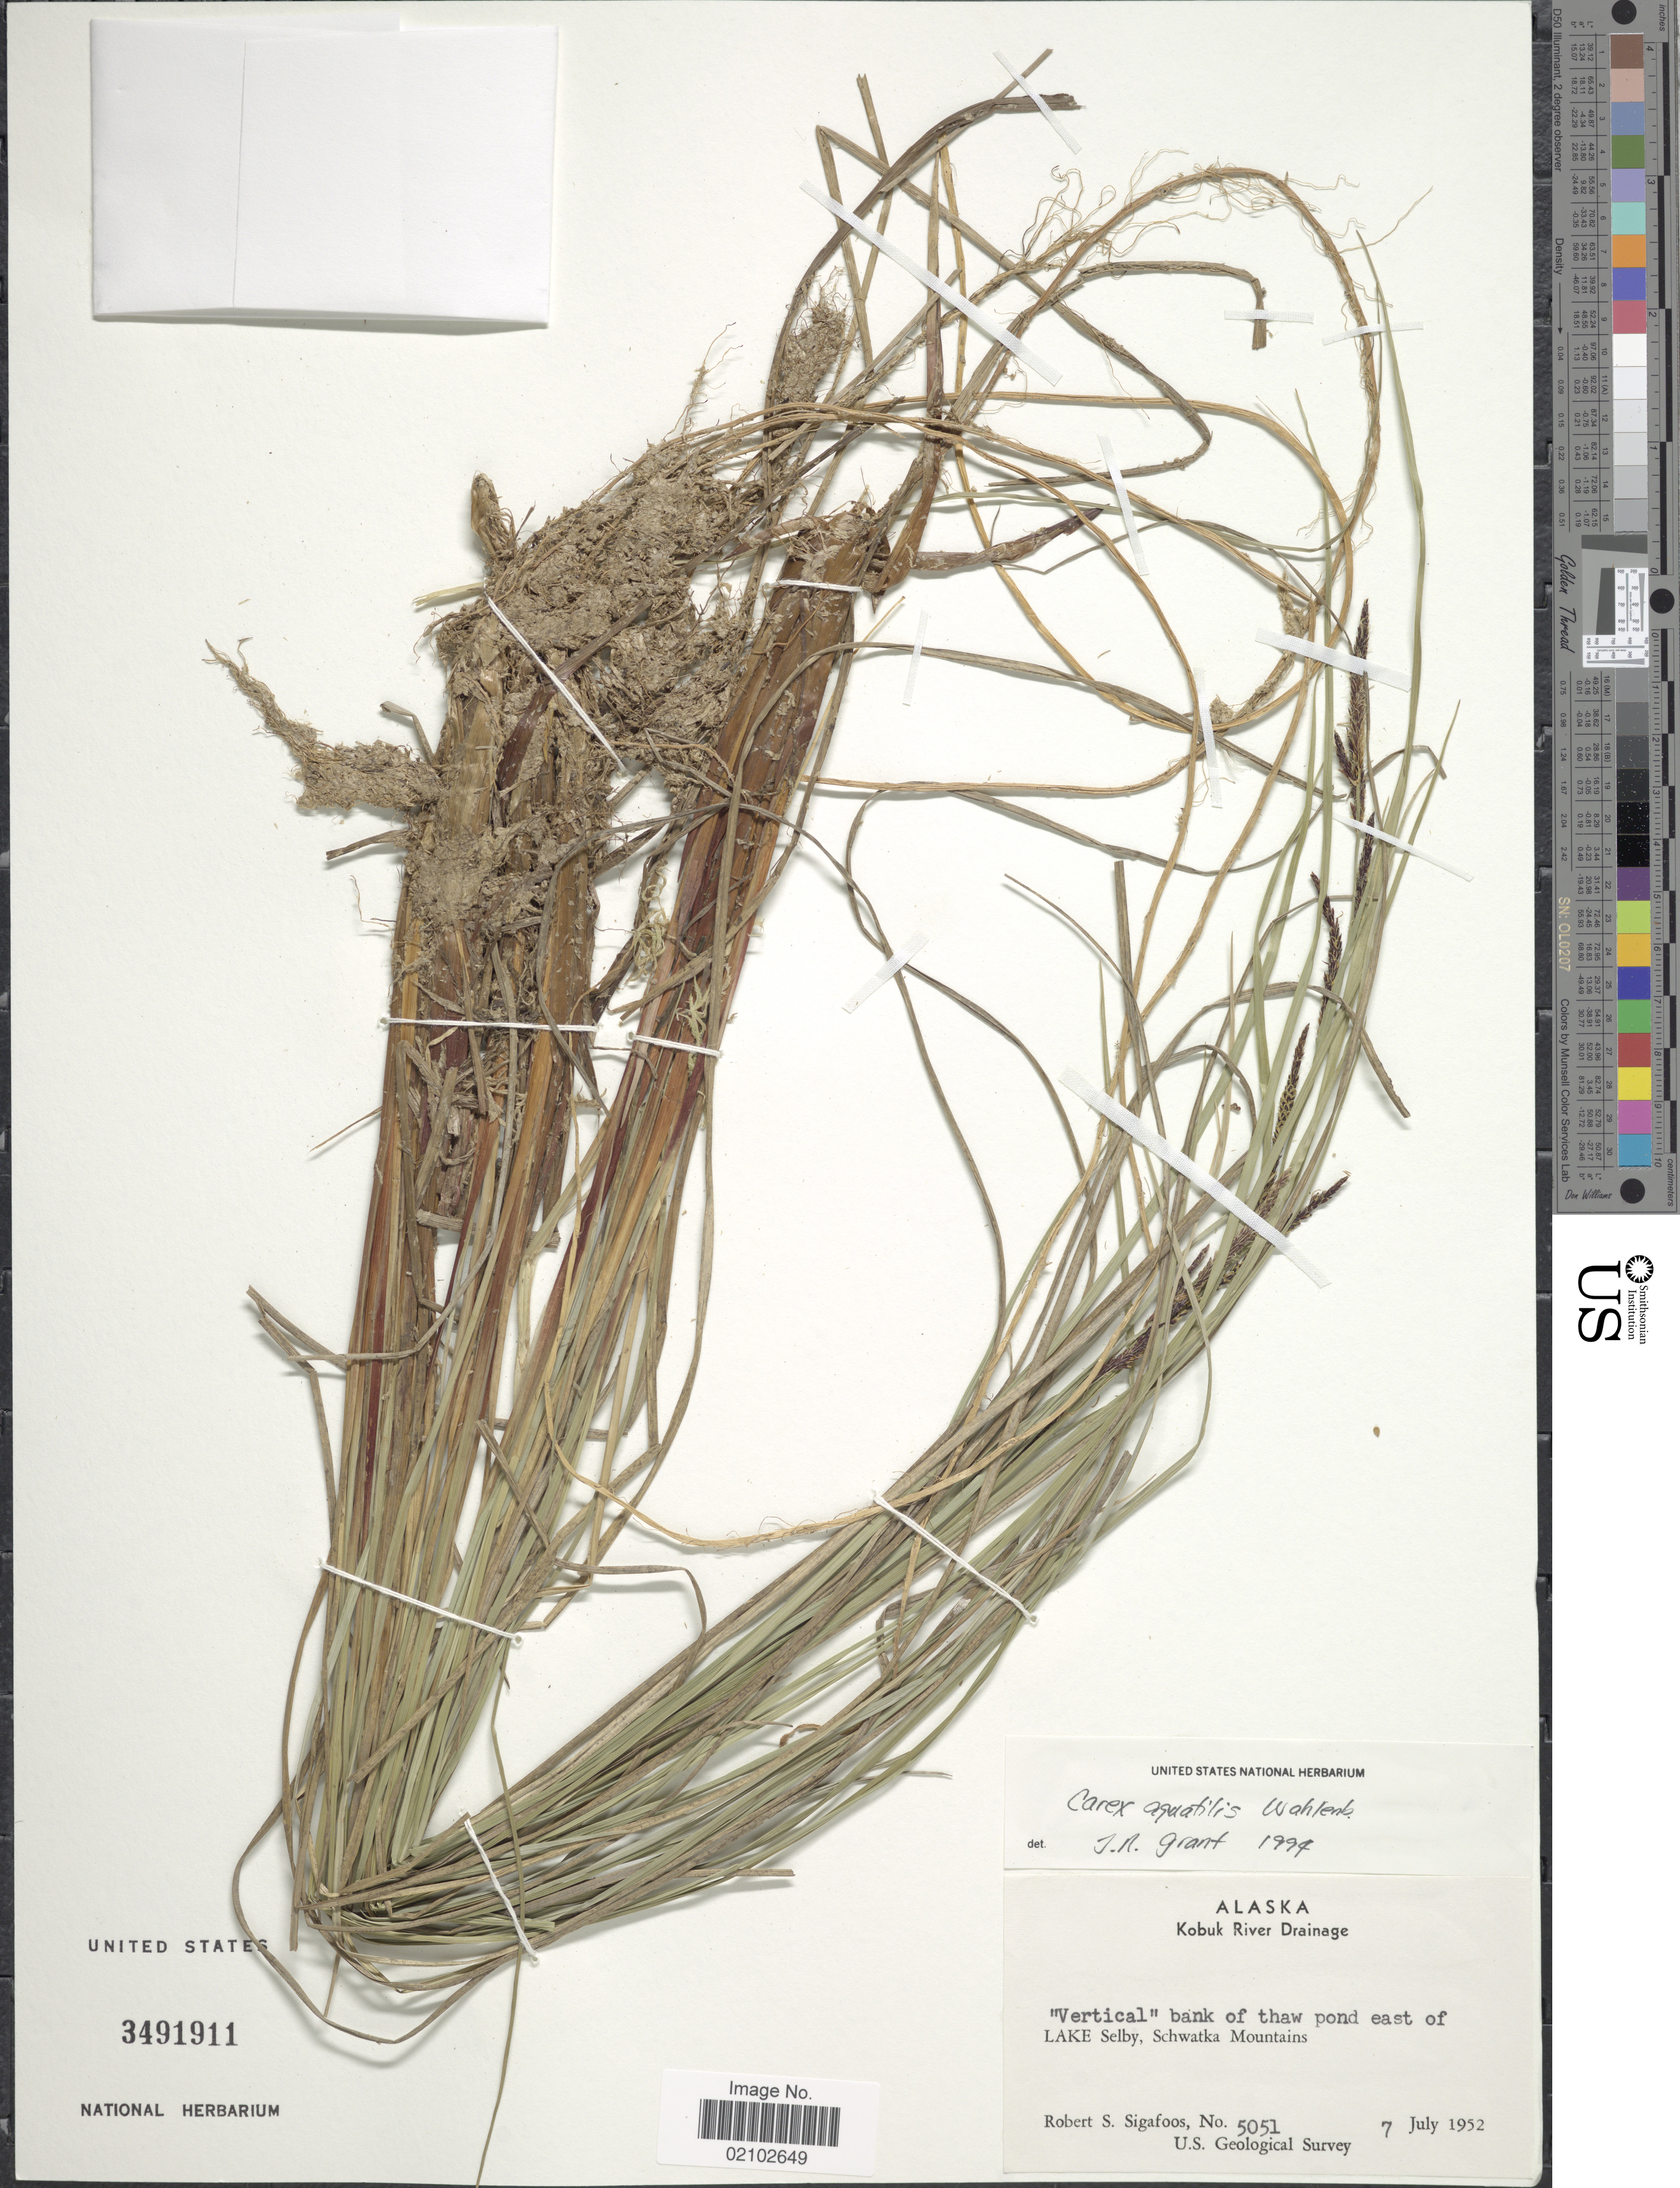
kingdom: Plantae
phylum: Tracheophyta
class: Liliopsida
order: Poales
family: Cyperaceae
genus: Carex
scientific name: Carex aquatilis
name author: Wahlenb.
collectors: R. Sigafoos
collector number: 5051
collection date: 1952-07-07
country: United States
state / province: Alaska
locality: Kobuk River Drainage, "vertical" bank of thaw pond east of Lake Selby, Schwatka Mountains.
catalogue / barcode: US 3491911